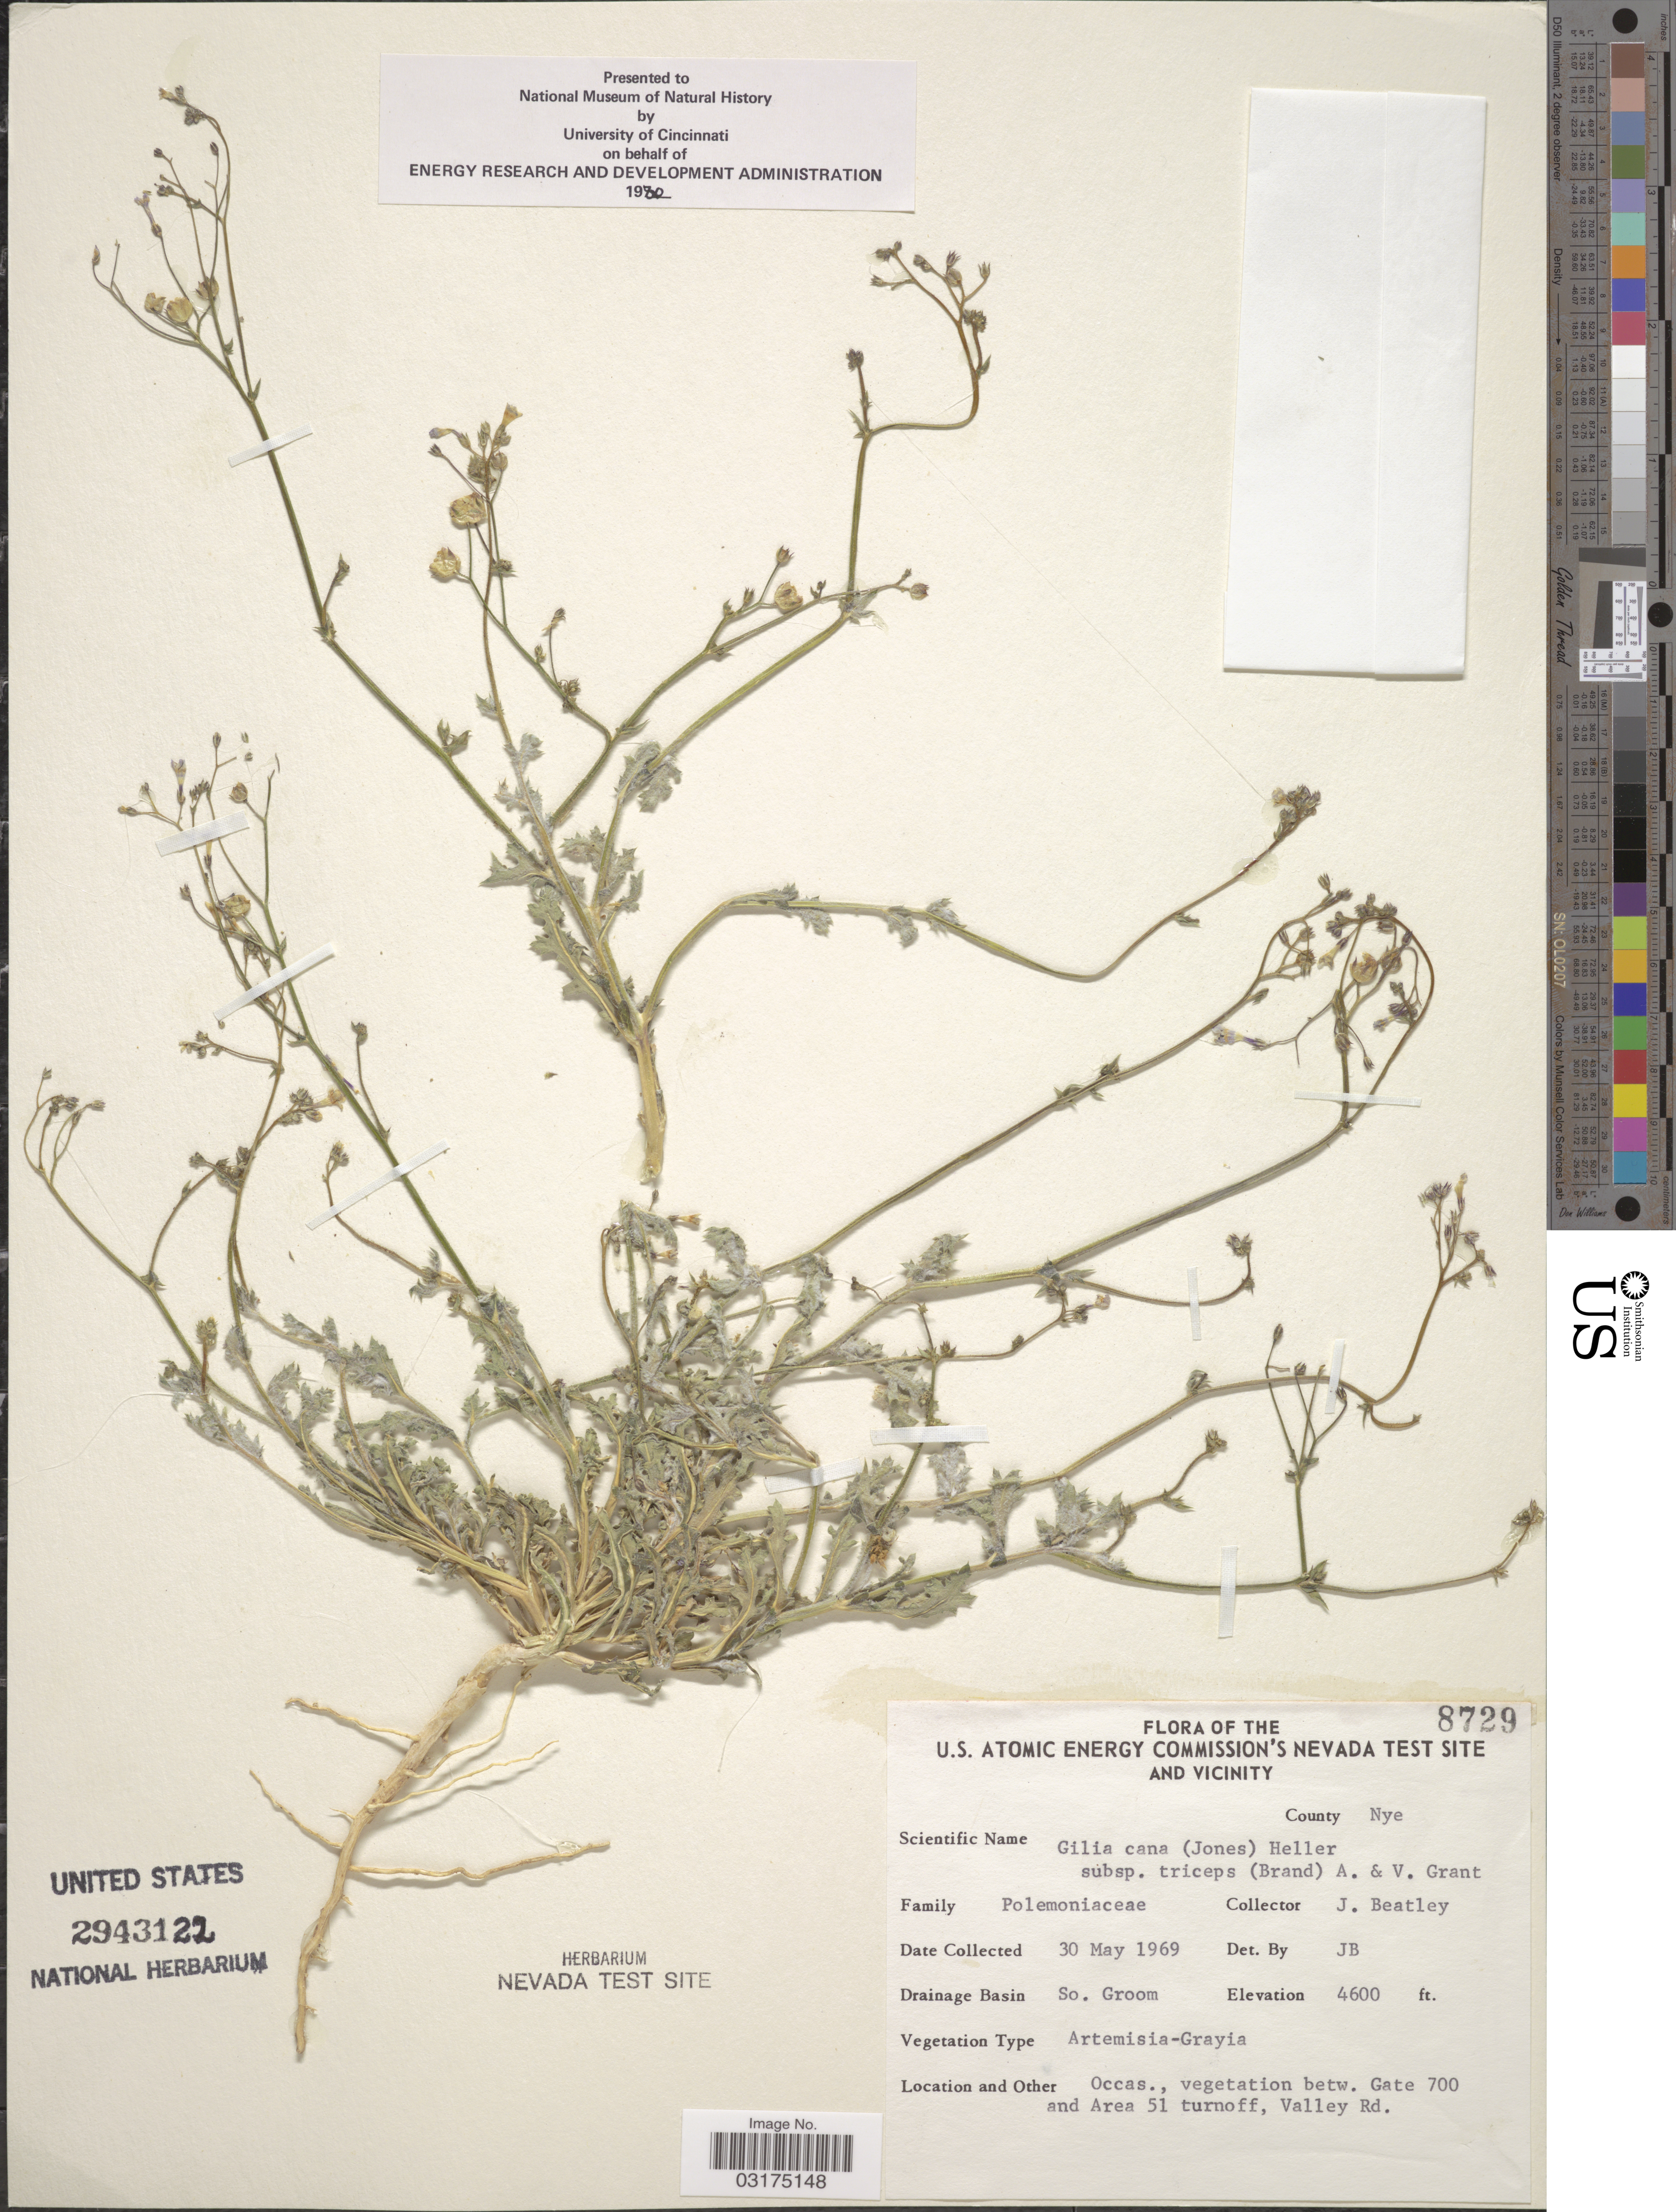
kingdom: Plantae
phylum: Tracheophyta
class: Magnoliopsida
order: Ericales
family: Polemoniaceae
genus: Gilia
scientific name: Gilia cana subsp. triceps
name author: (Brand) A.D. Grant & V.E. Grant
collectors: J. C. Beatley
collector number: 8729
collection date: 1969-05-30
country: United States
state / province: Nevada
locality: U.S. Atomic Energy Commission's Nevada Test Site and Vicinity, County Nye, Drainage Basin So. Groom, Occas., vegetacion betw. Gate 700 and Area 51 turnoff, Valley Rd.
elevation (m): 1402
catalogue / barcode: US 2943122